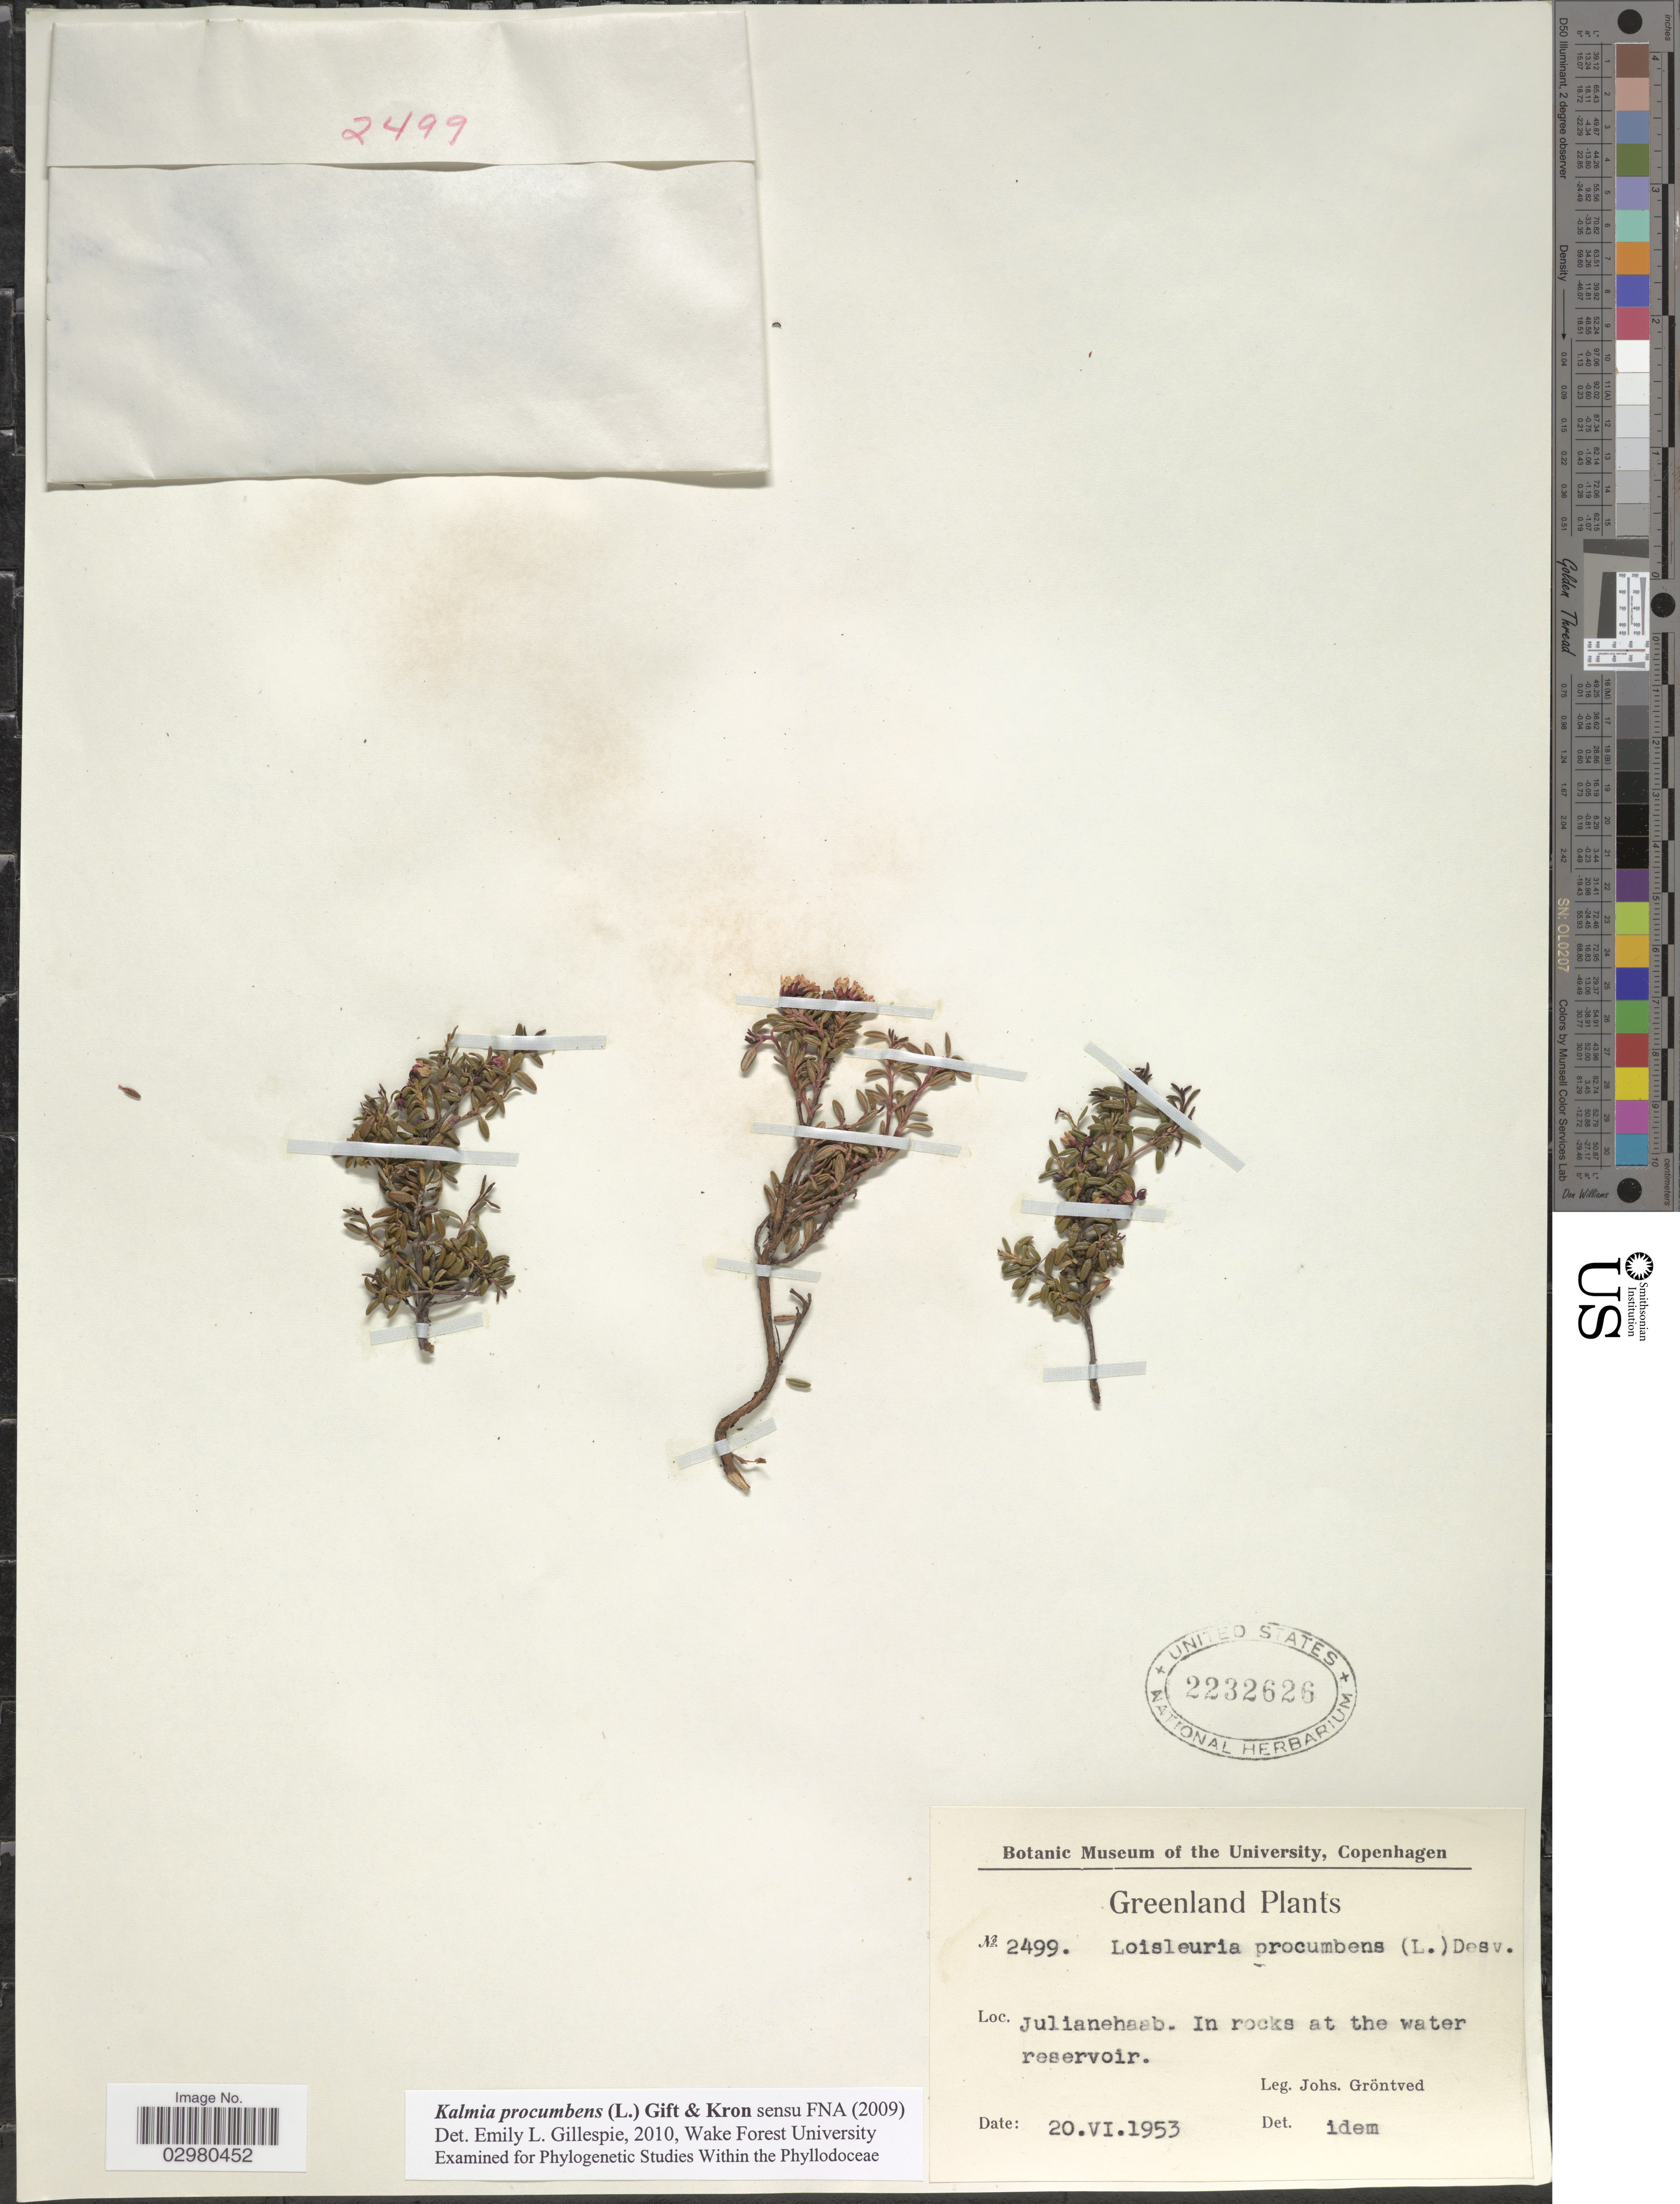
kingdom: Plantae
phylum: Tracheophyta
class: Magnoliopsida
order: Ericales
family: Ericaceae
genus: Loiseleuria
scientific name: Loiseleuria procumbens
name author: (L.) Desv.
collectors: J. Gröntved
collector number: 2499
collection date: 1953-06-20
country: Greenland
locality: Julianehaab.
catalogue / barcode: US 2232626